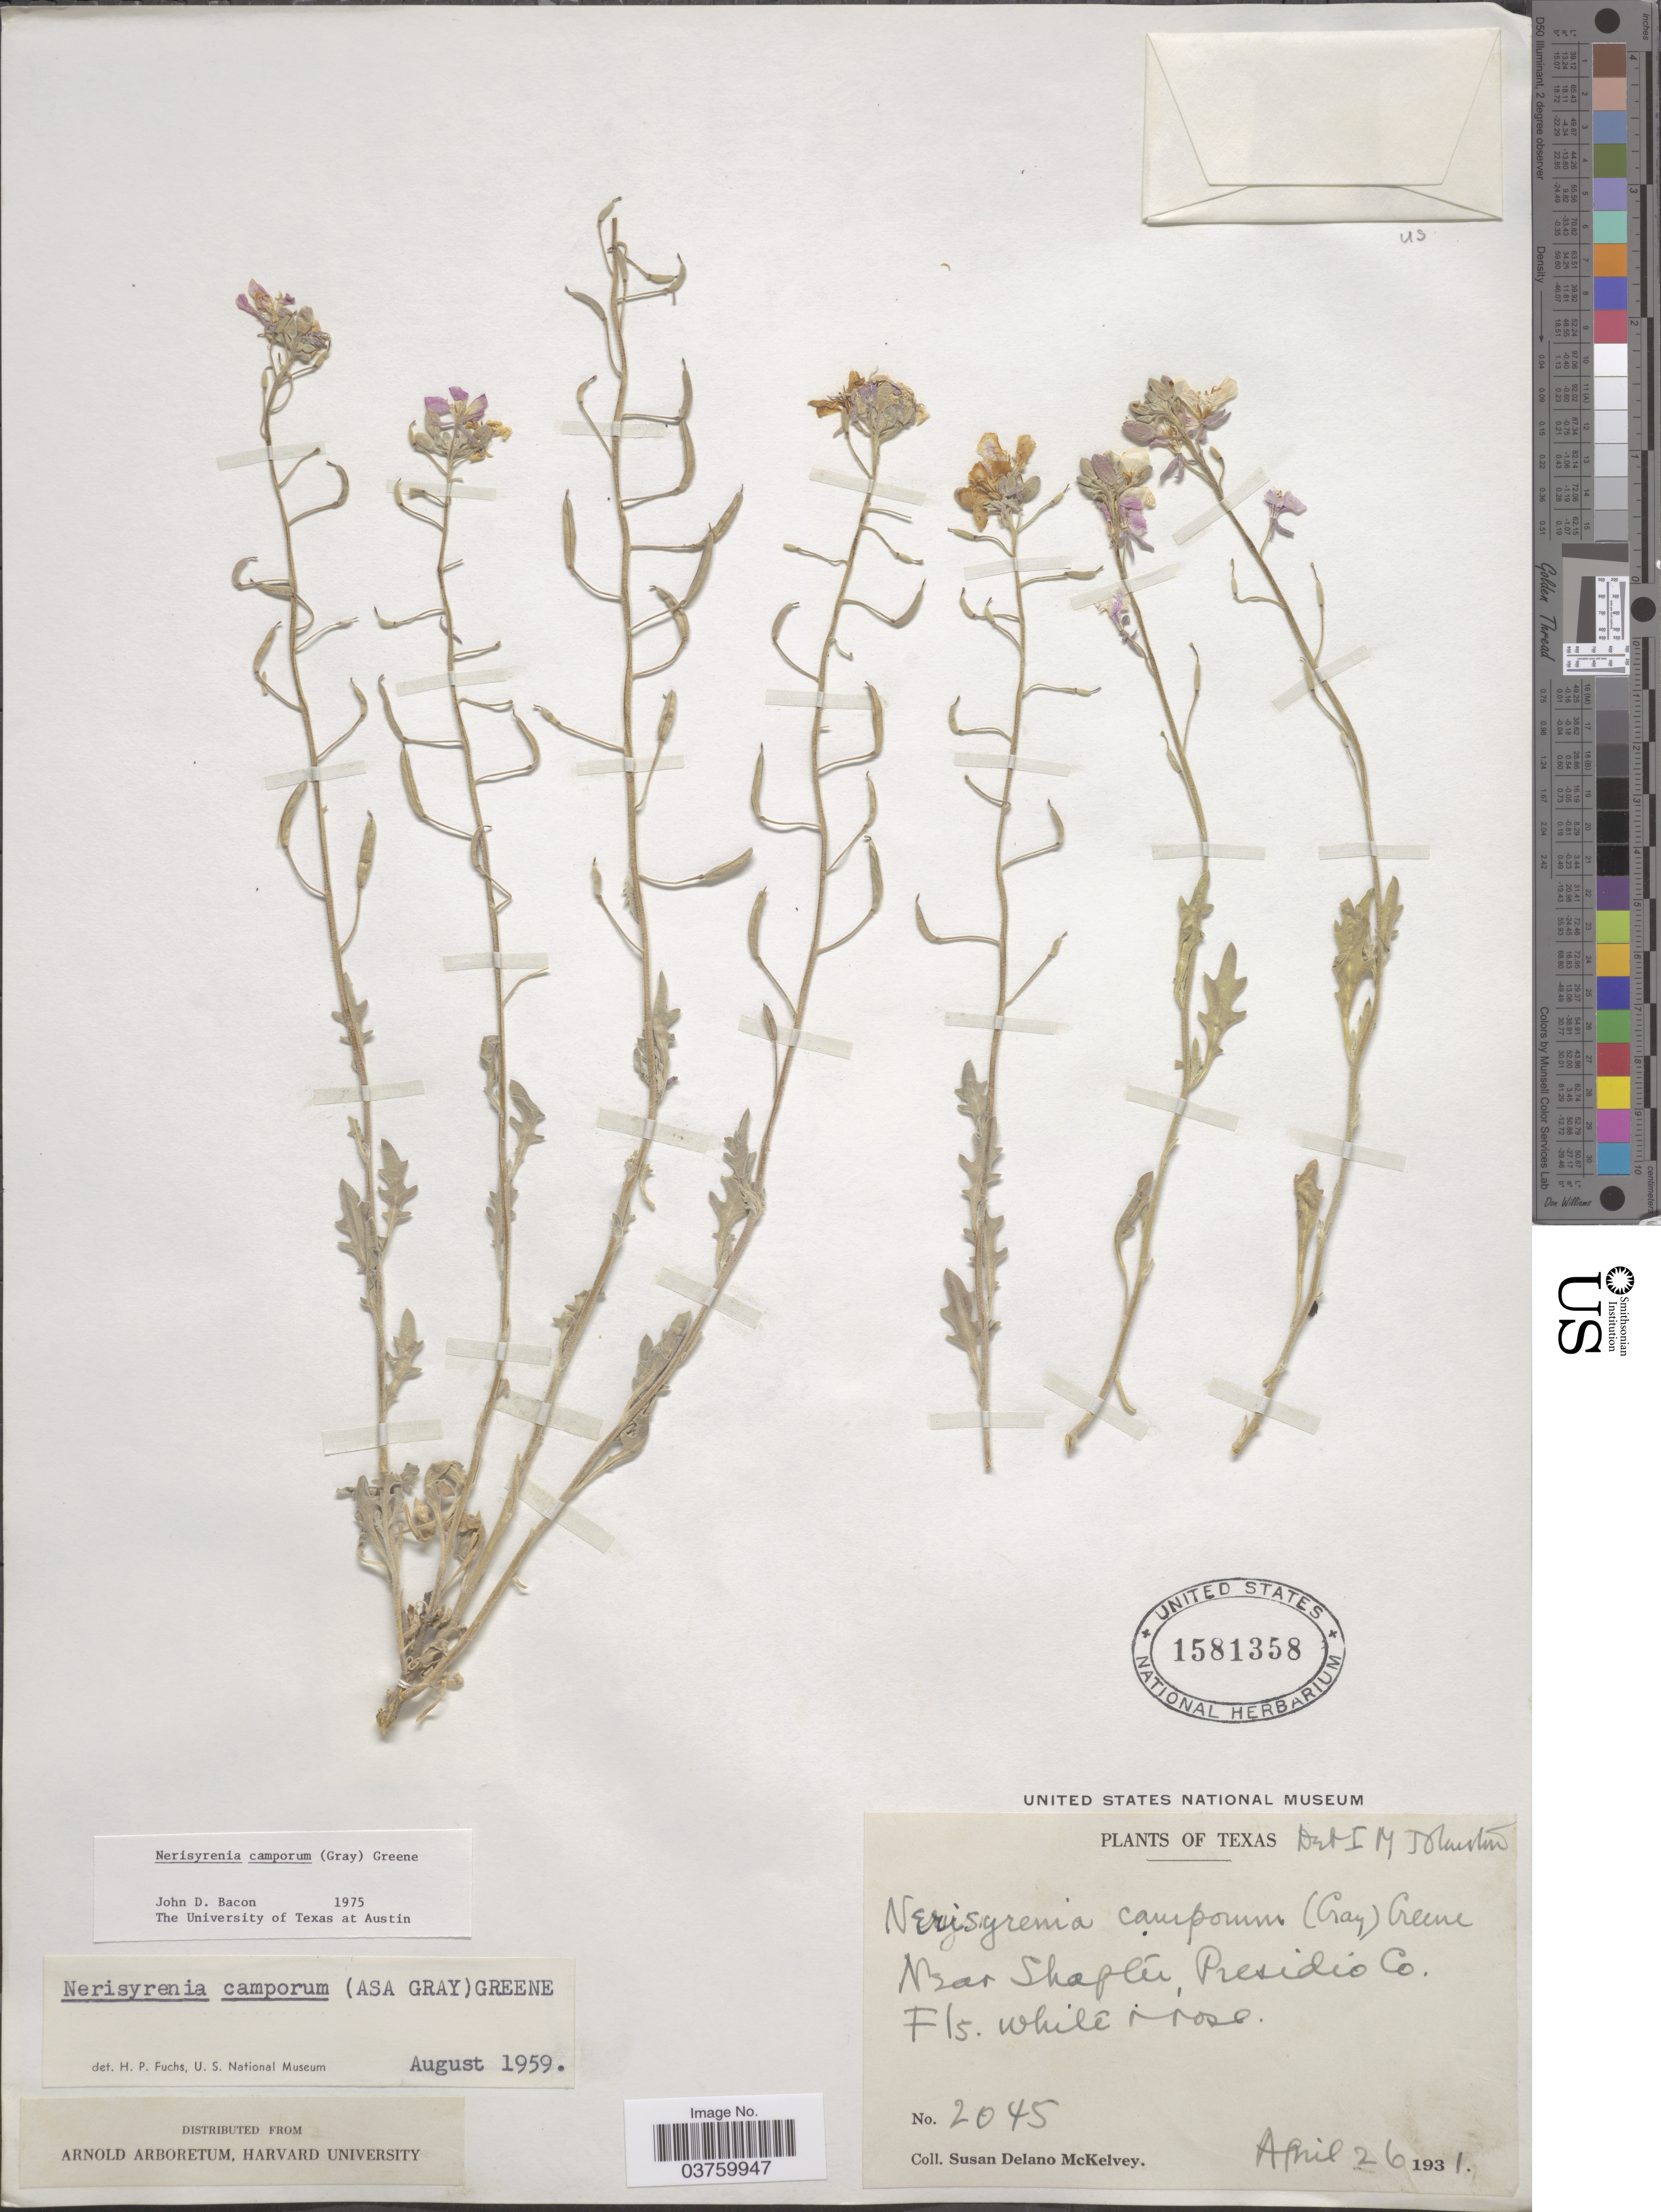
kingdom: Plantae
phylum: Tracheophyta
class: Magnoliopsida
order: Brassicales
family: Brassicaceae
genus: Nerisyrenia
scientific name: Nerisyrenia camporum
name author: (A. Gray) Greene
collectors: S. A. McKelvey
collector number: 2045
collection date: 1931-04-26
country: United States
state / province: Texas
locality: Near Shafter, Presidio Co.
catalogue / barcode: US 1581358